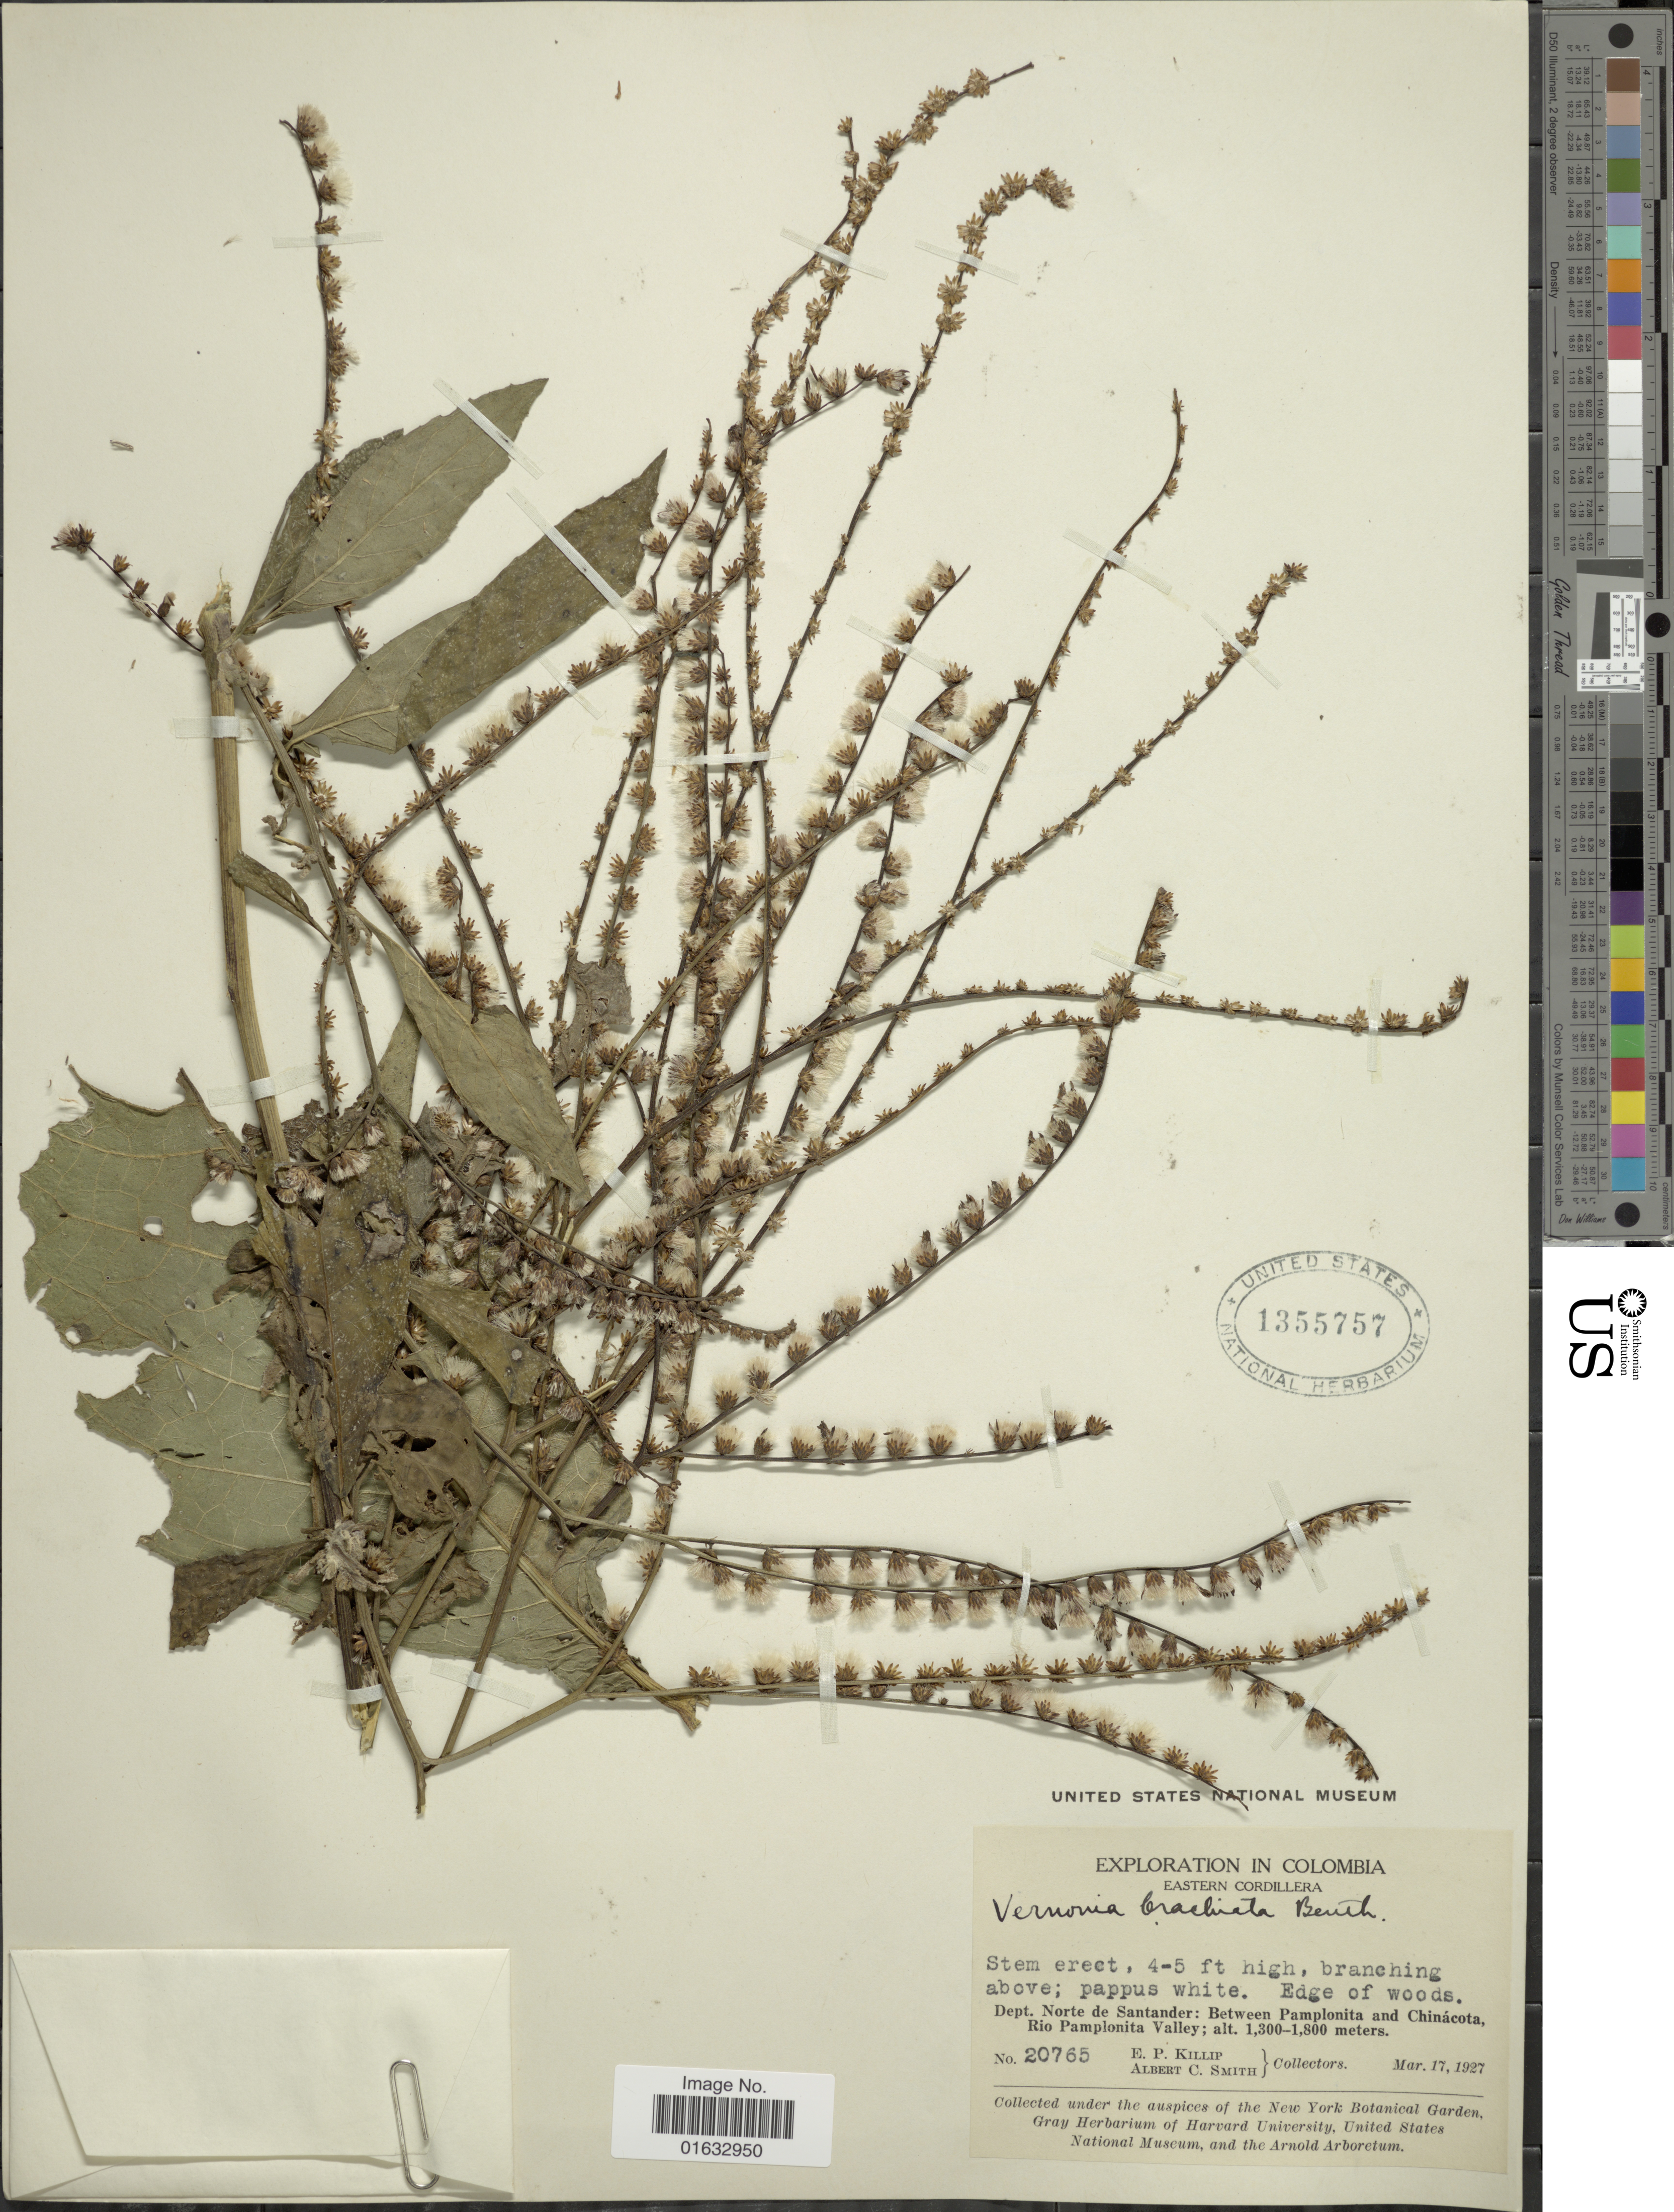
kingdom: Plantae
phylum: Tracheophyta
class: Magnoliopsida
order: Asterales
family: Asteraceae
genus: Eirmocephala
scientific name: Eirmocephala brachiata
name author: (Benth.) H. Rob.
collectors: E. P. Killip & A. C. Smith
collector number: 20765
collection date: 1927-03-17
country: Colombia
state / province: Norte de Santander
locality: Between Pamplonita and Chinacota, Rio Pamplonita Valley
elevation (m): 1300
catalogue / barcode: US 1355757